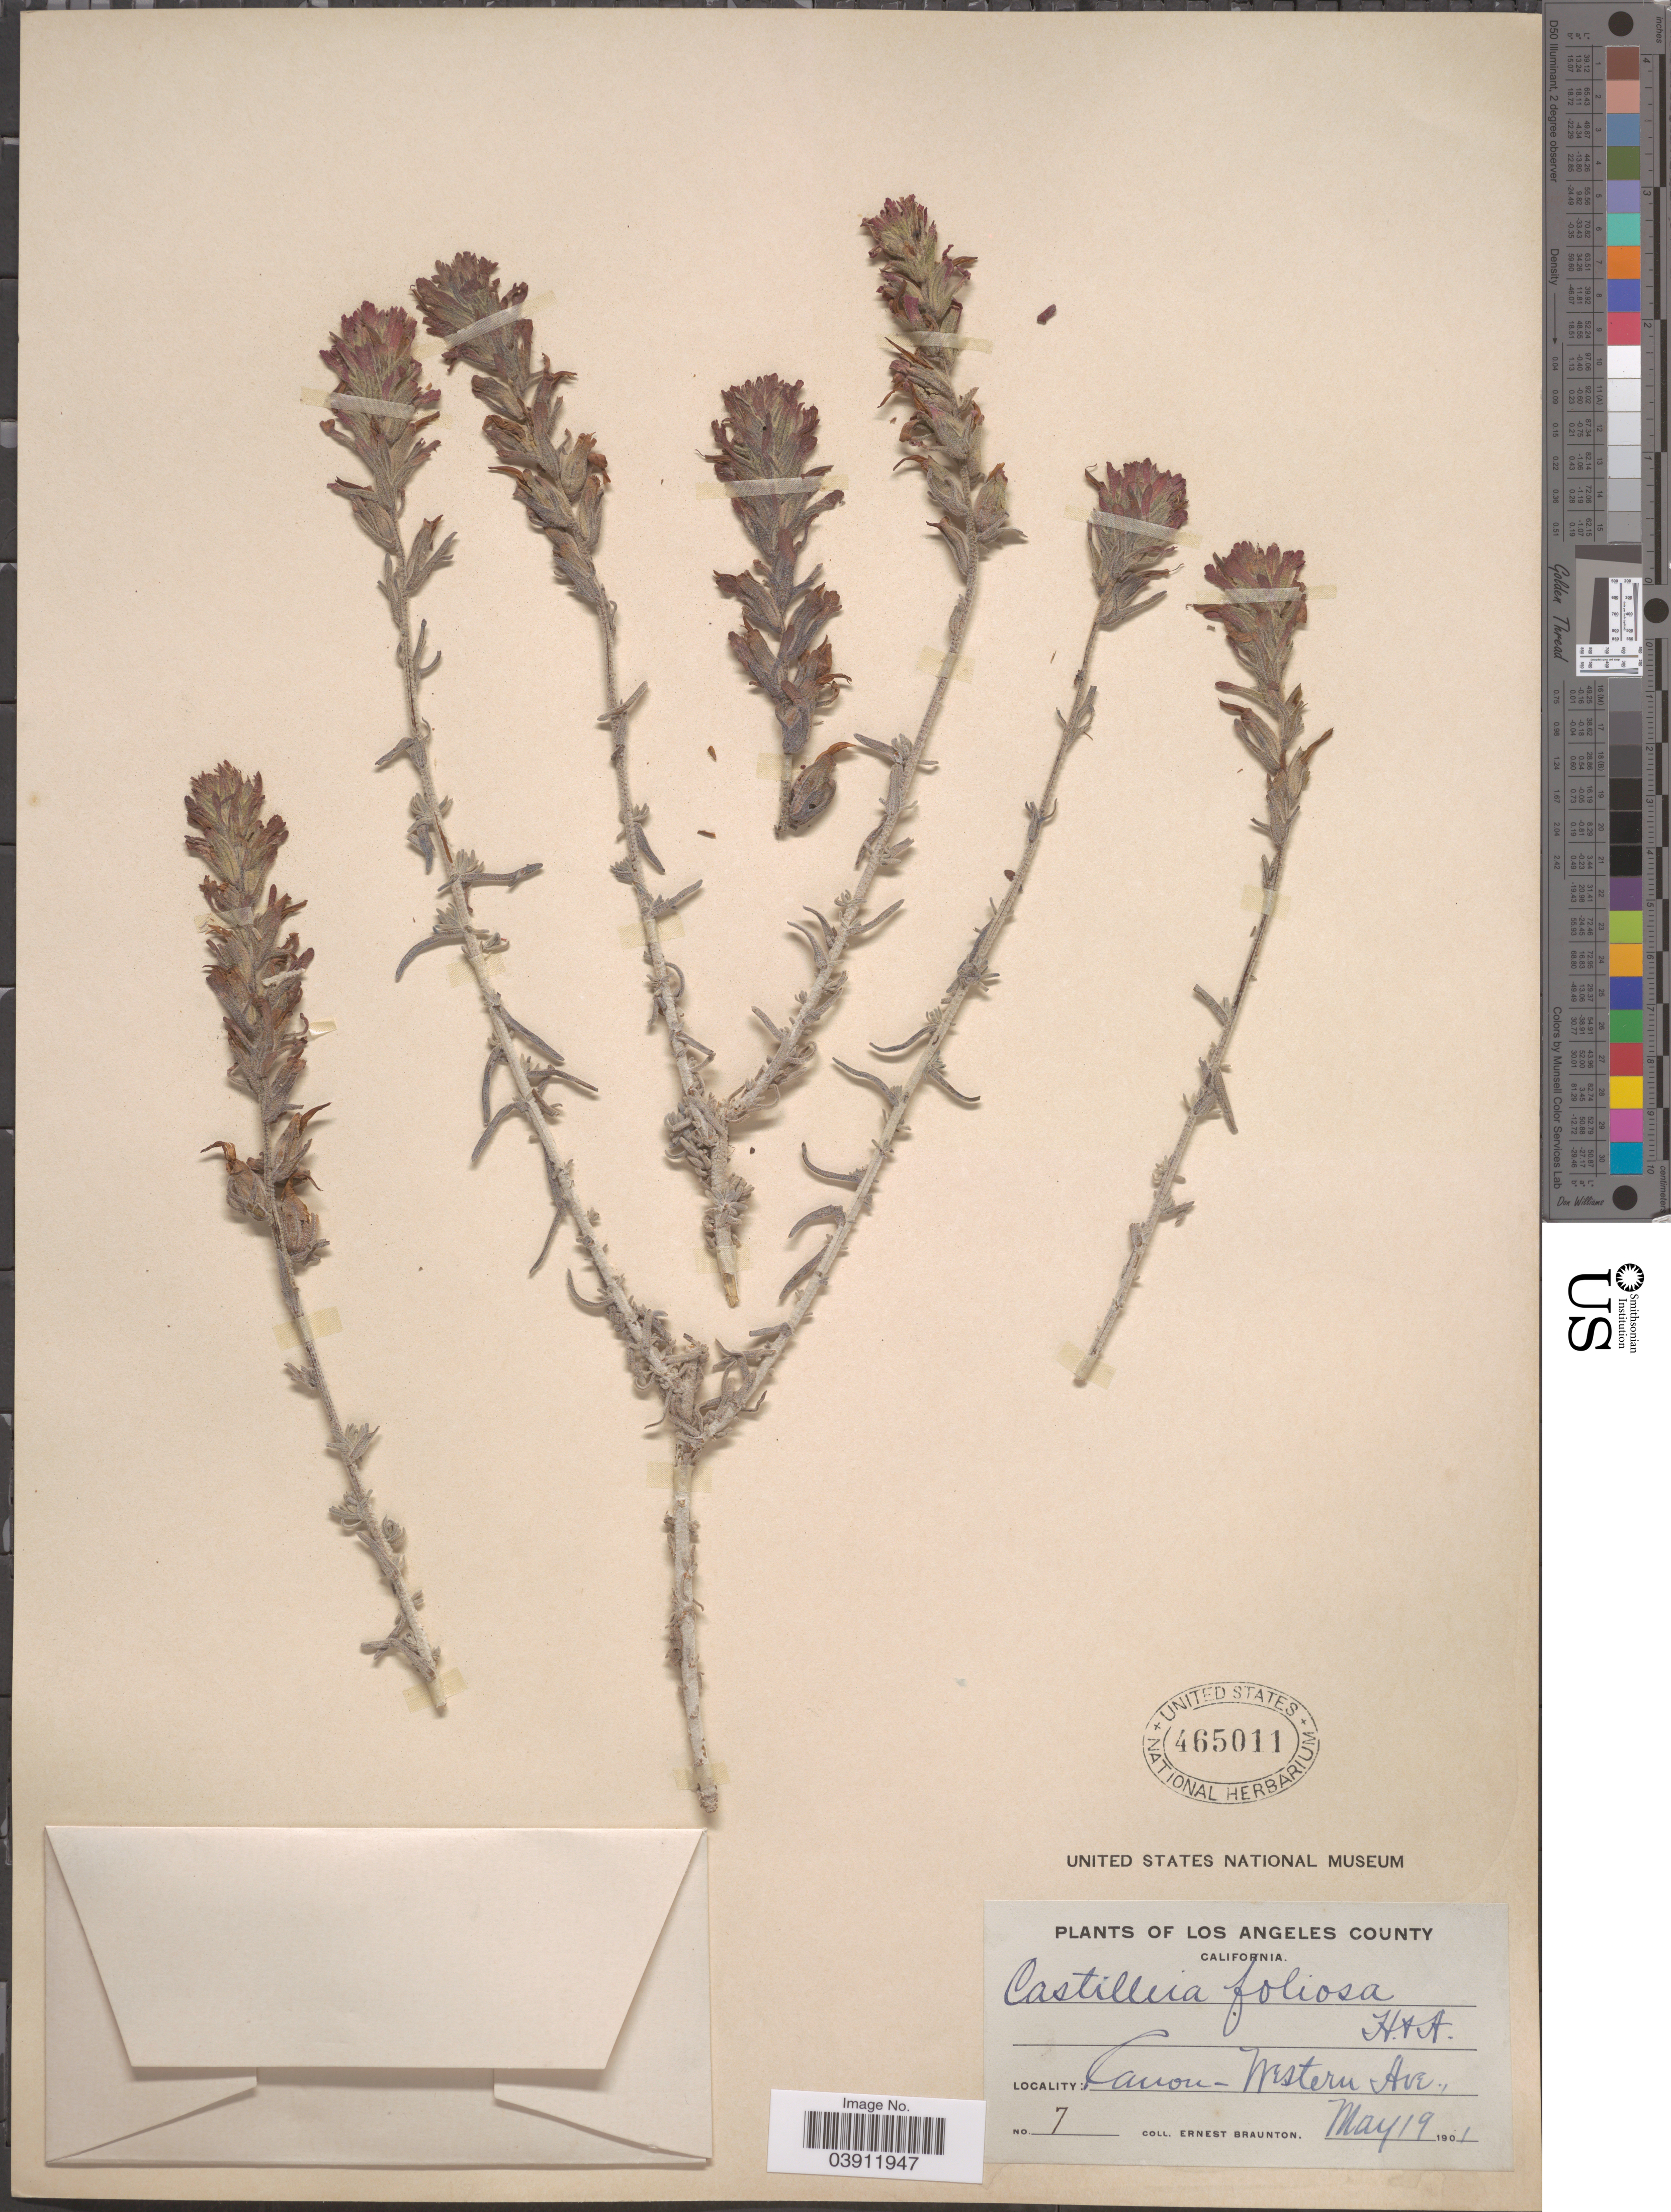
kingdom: Plantae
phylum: Tracheophyta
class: Magnoliopsida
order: Lamiales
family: Orobanchaceae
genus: Castilleja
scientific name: Castilleja foliolosa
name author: Hook. f.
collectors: E. Braunton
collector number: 7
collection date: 1901-05-19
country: United States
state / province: California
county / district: Los Angeles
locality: Los Angeles County. Canon-Western Ave.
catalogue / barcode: US 465011